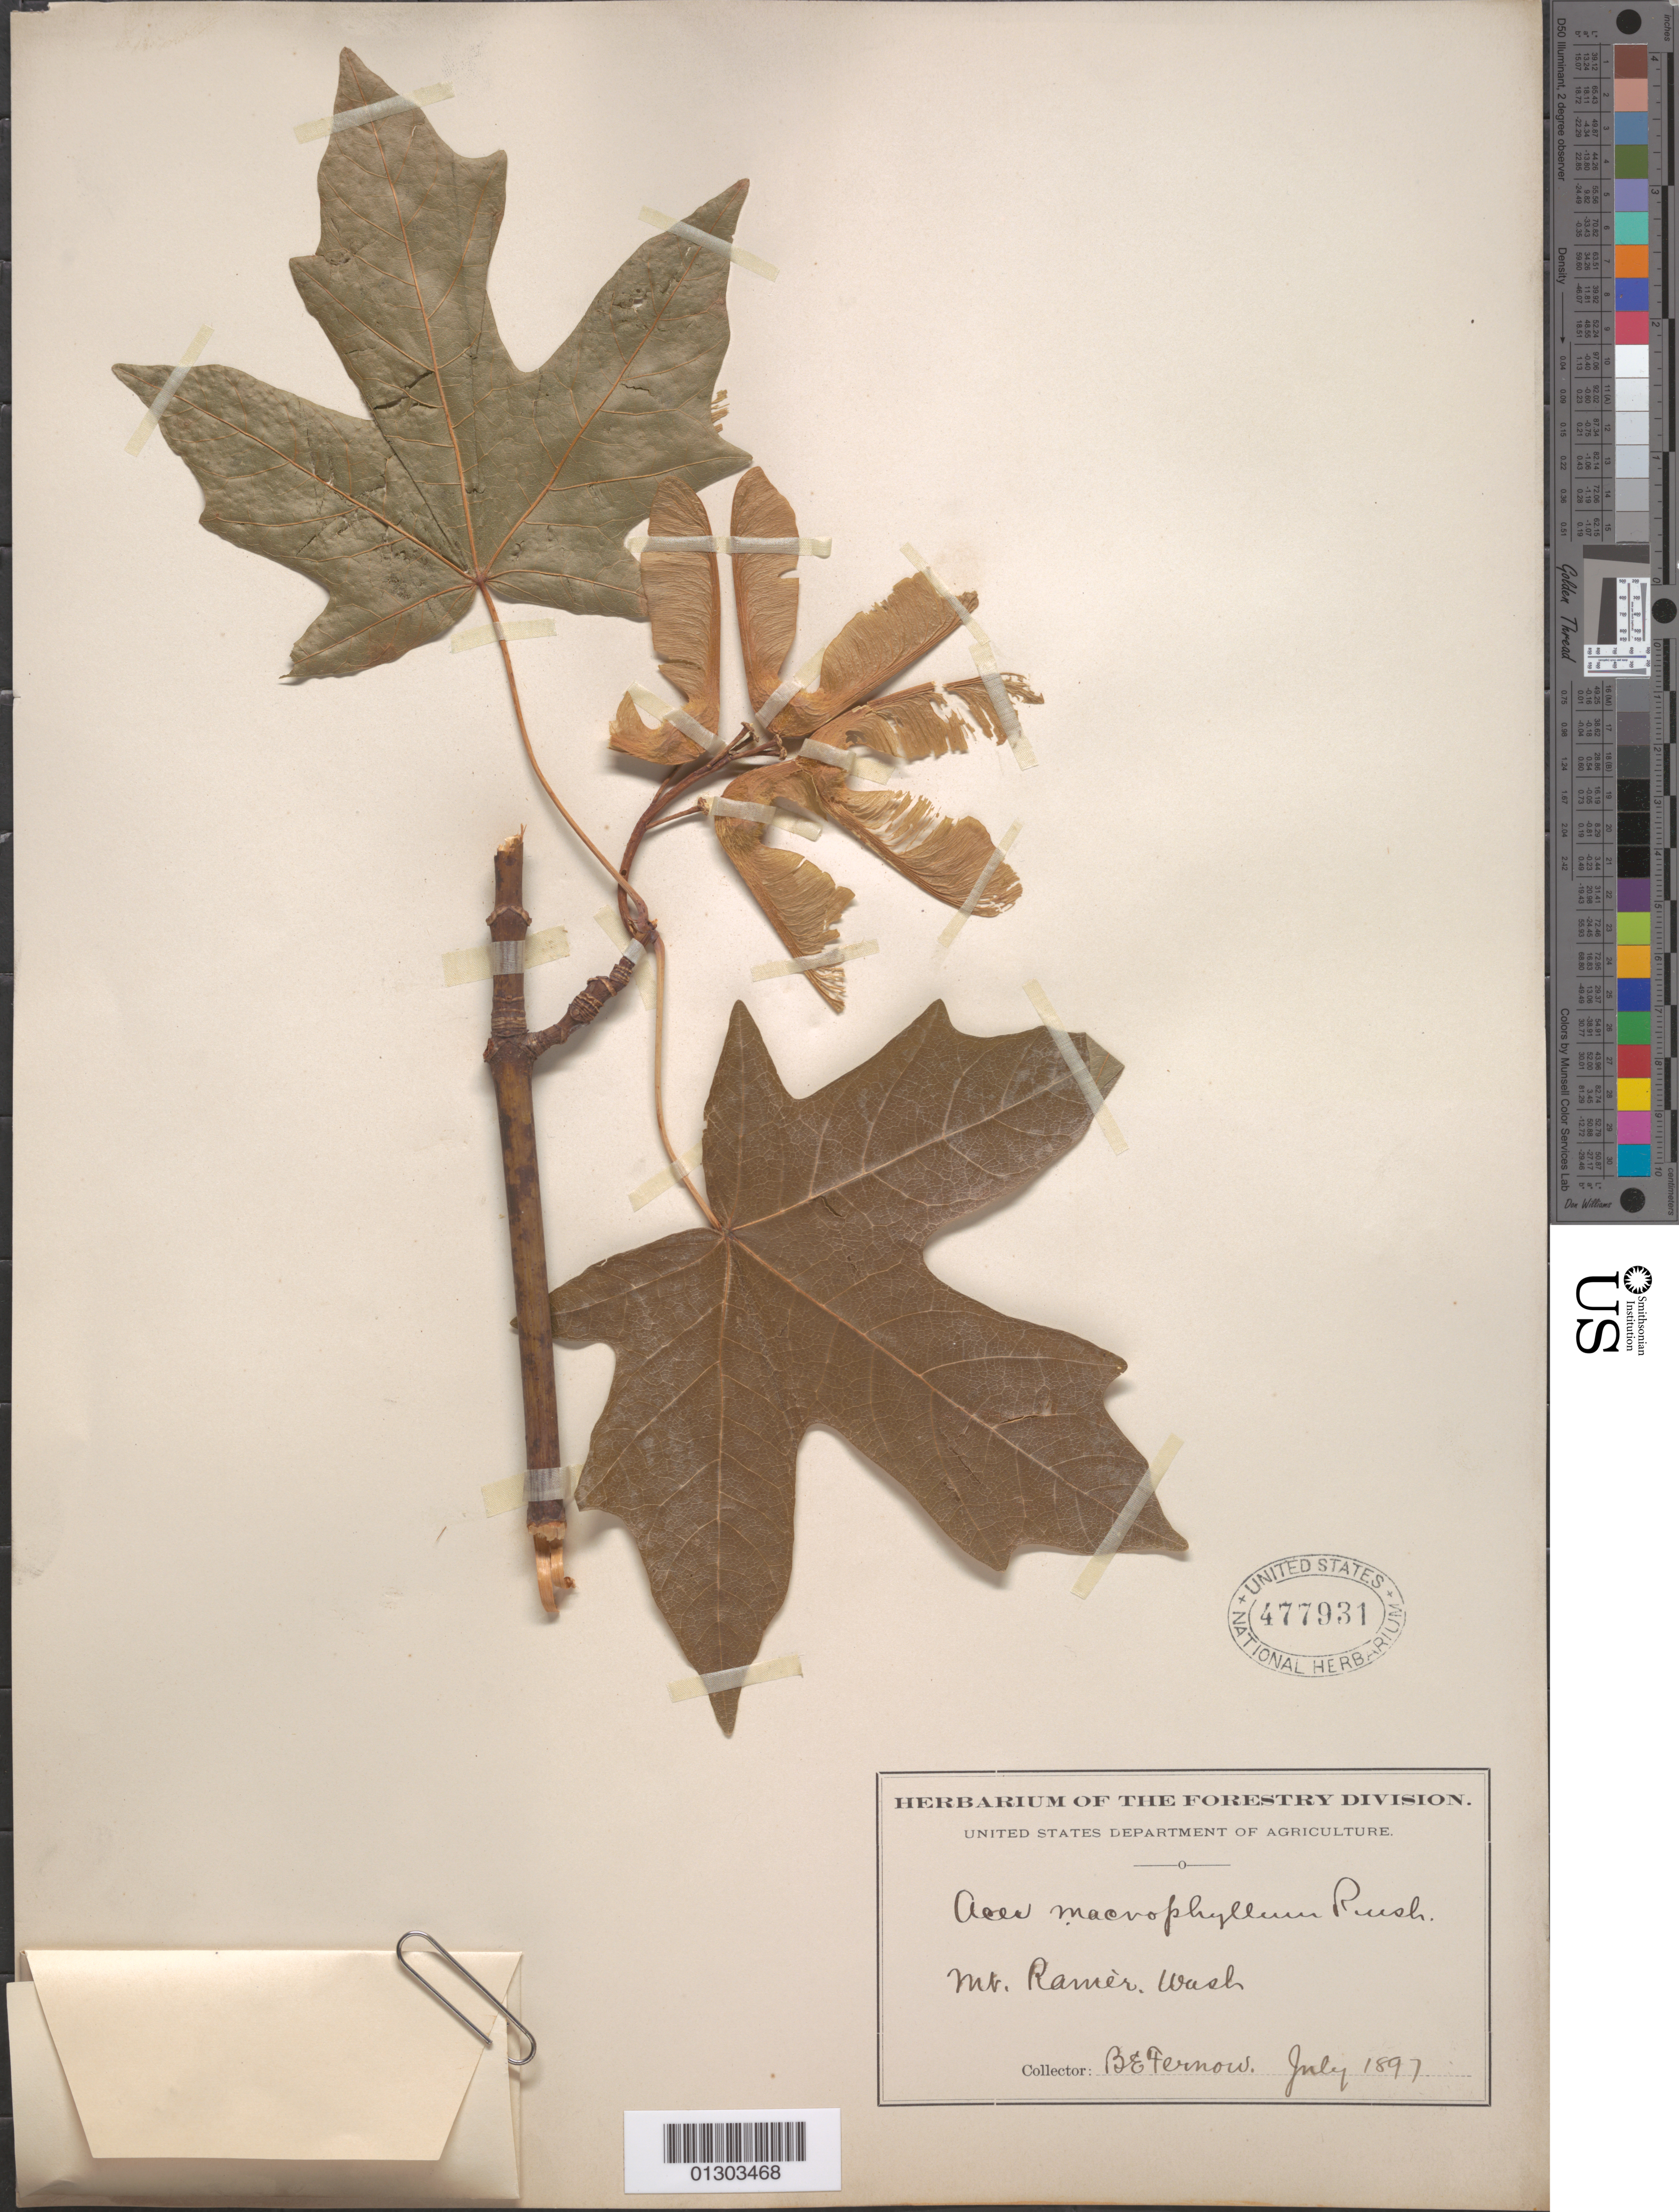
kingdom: Plantae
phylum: Tracheophyta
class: Magnoliopsida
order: Sapindales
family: Sapindaceae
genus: Acer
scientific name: Acer macrophyllum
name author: Pursh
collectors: B. Fernow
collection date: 1897-07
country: United States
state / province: Washington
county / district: Pierce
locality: Mt. Rainer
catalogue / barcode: US 477931